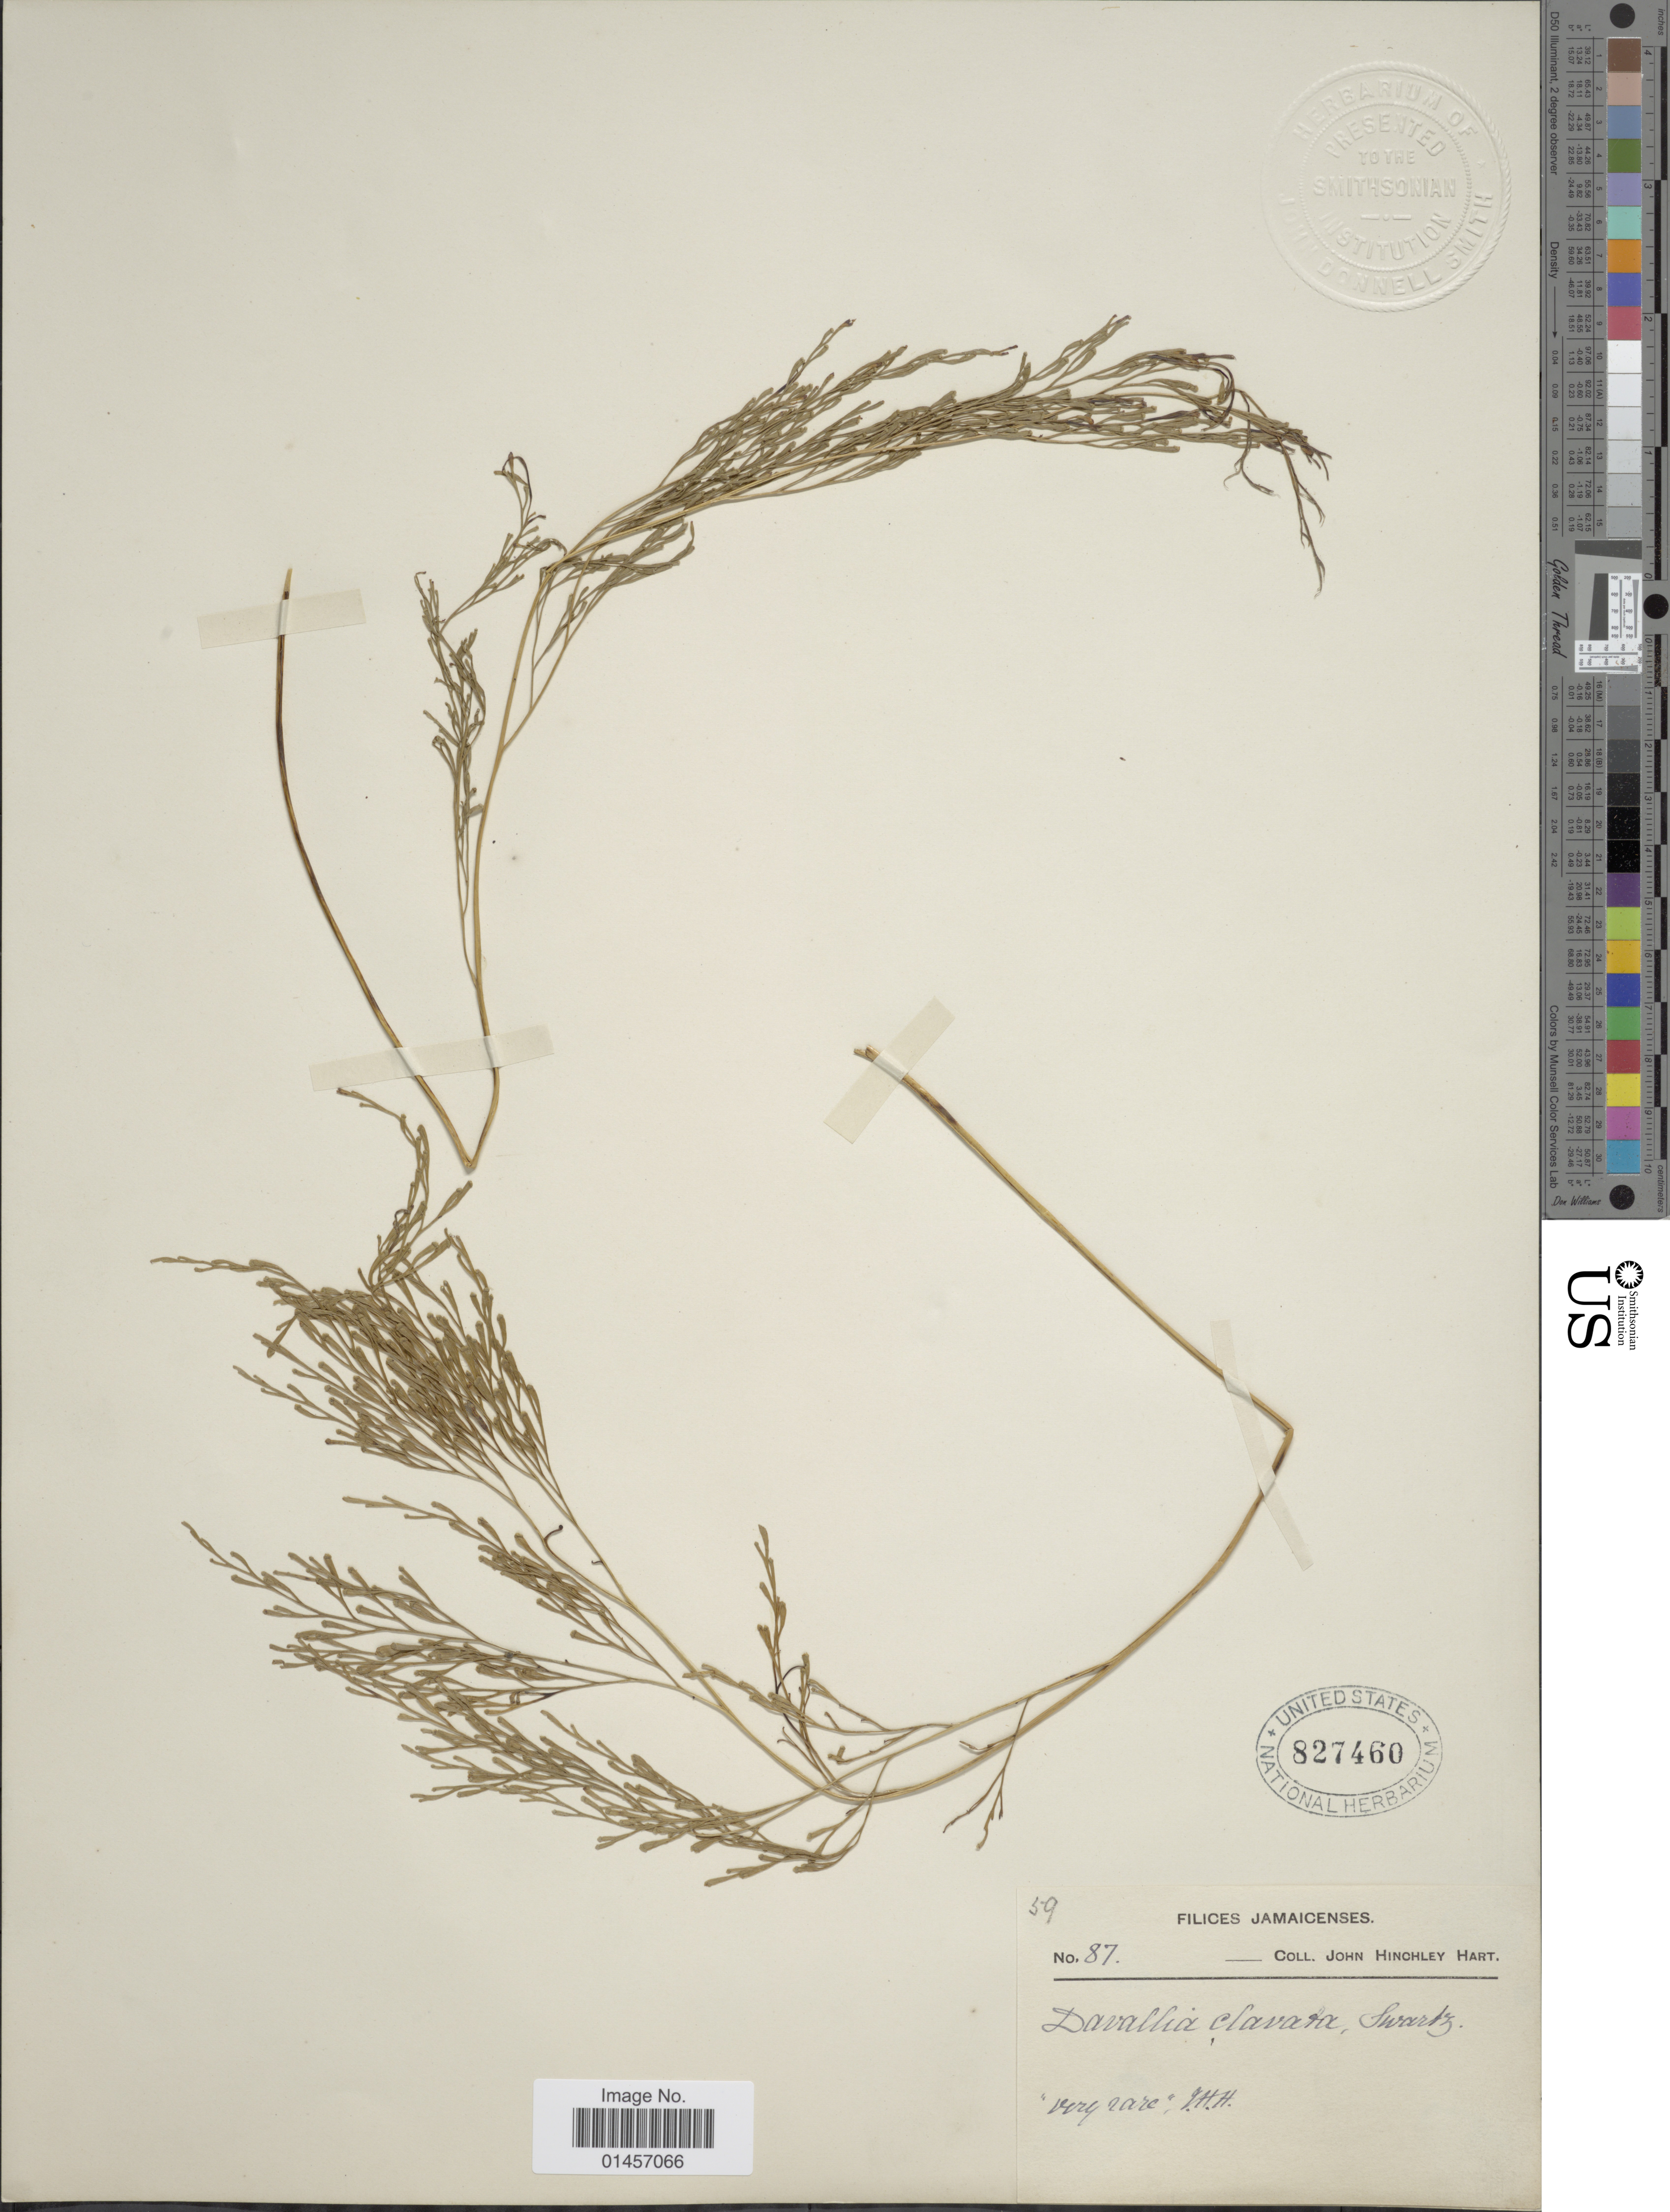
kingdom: Plantae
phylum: Tracheophyta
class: Polypodiopsida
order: Polypodiales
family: Lindsaeaceae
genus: Sphenomeris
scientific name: Sphenomeris clavata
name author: (L.) Maxon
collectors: J. H. Hart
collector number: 87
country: Jamaica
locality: Jamaicenses.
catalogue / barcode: US 827460